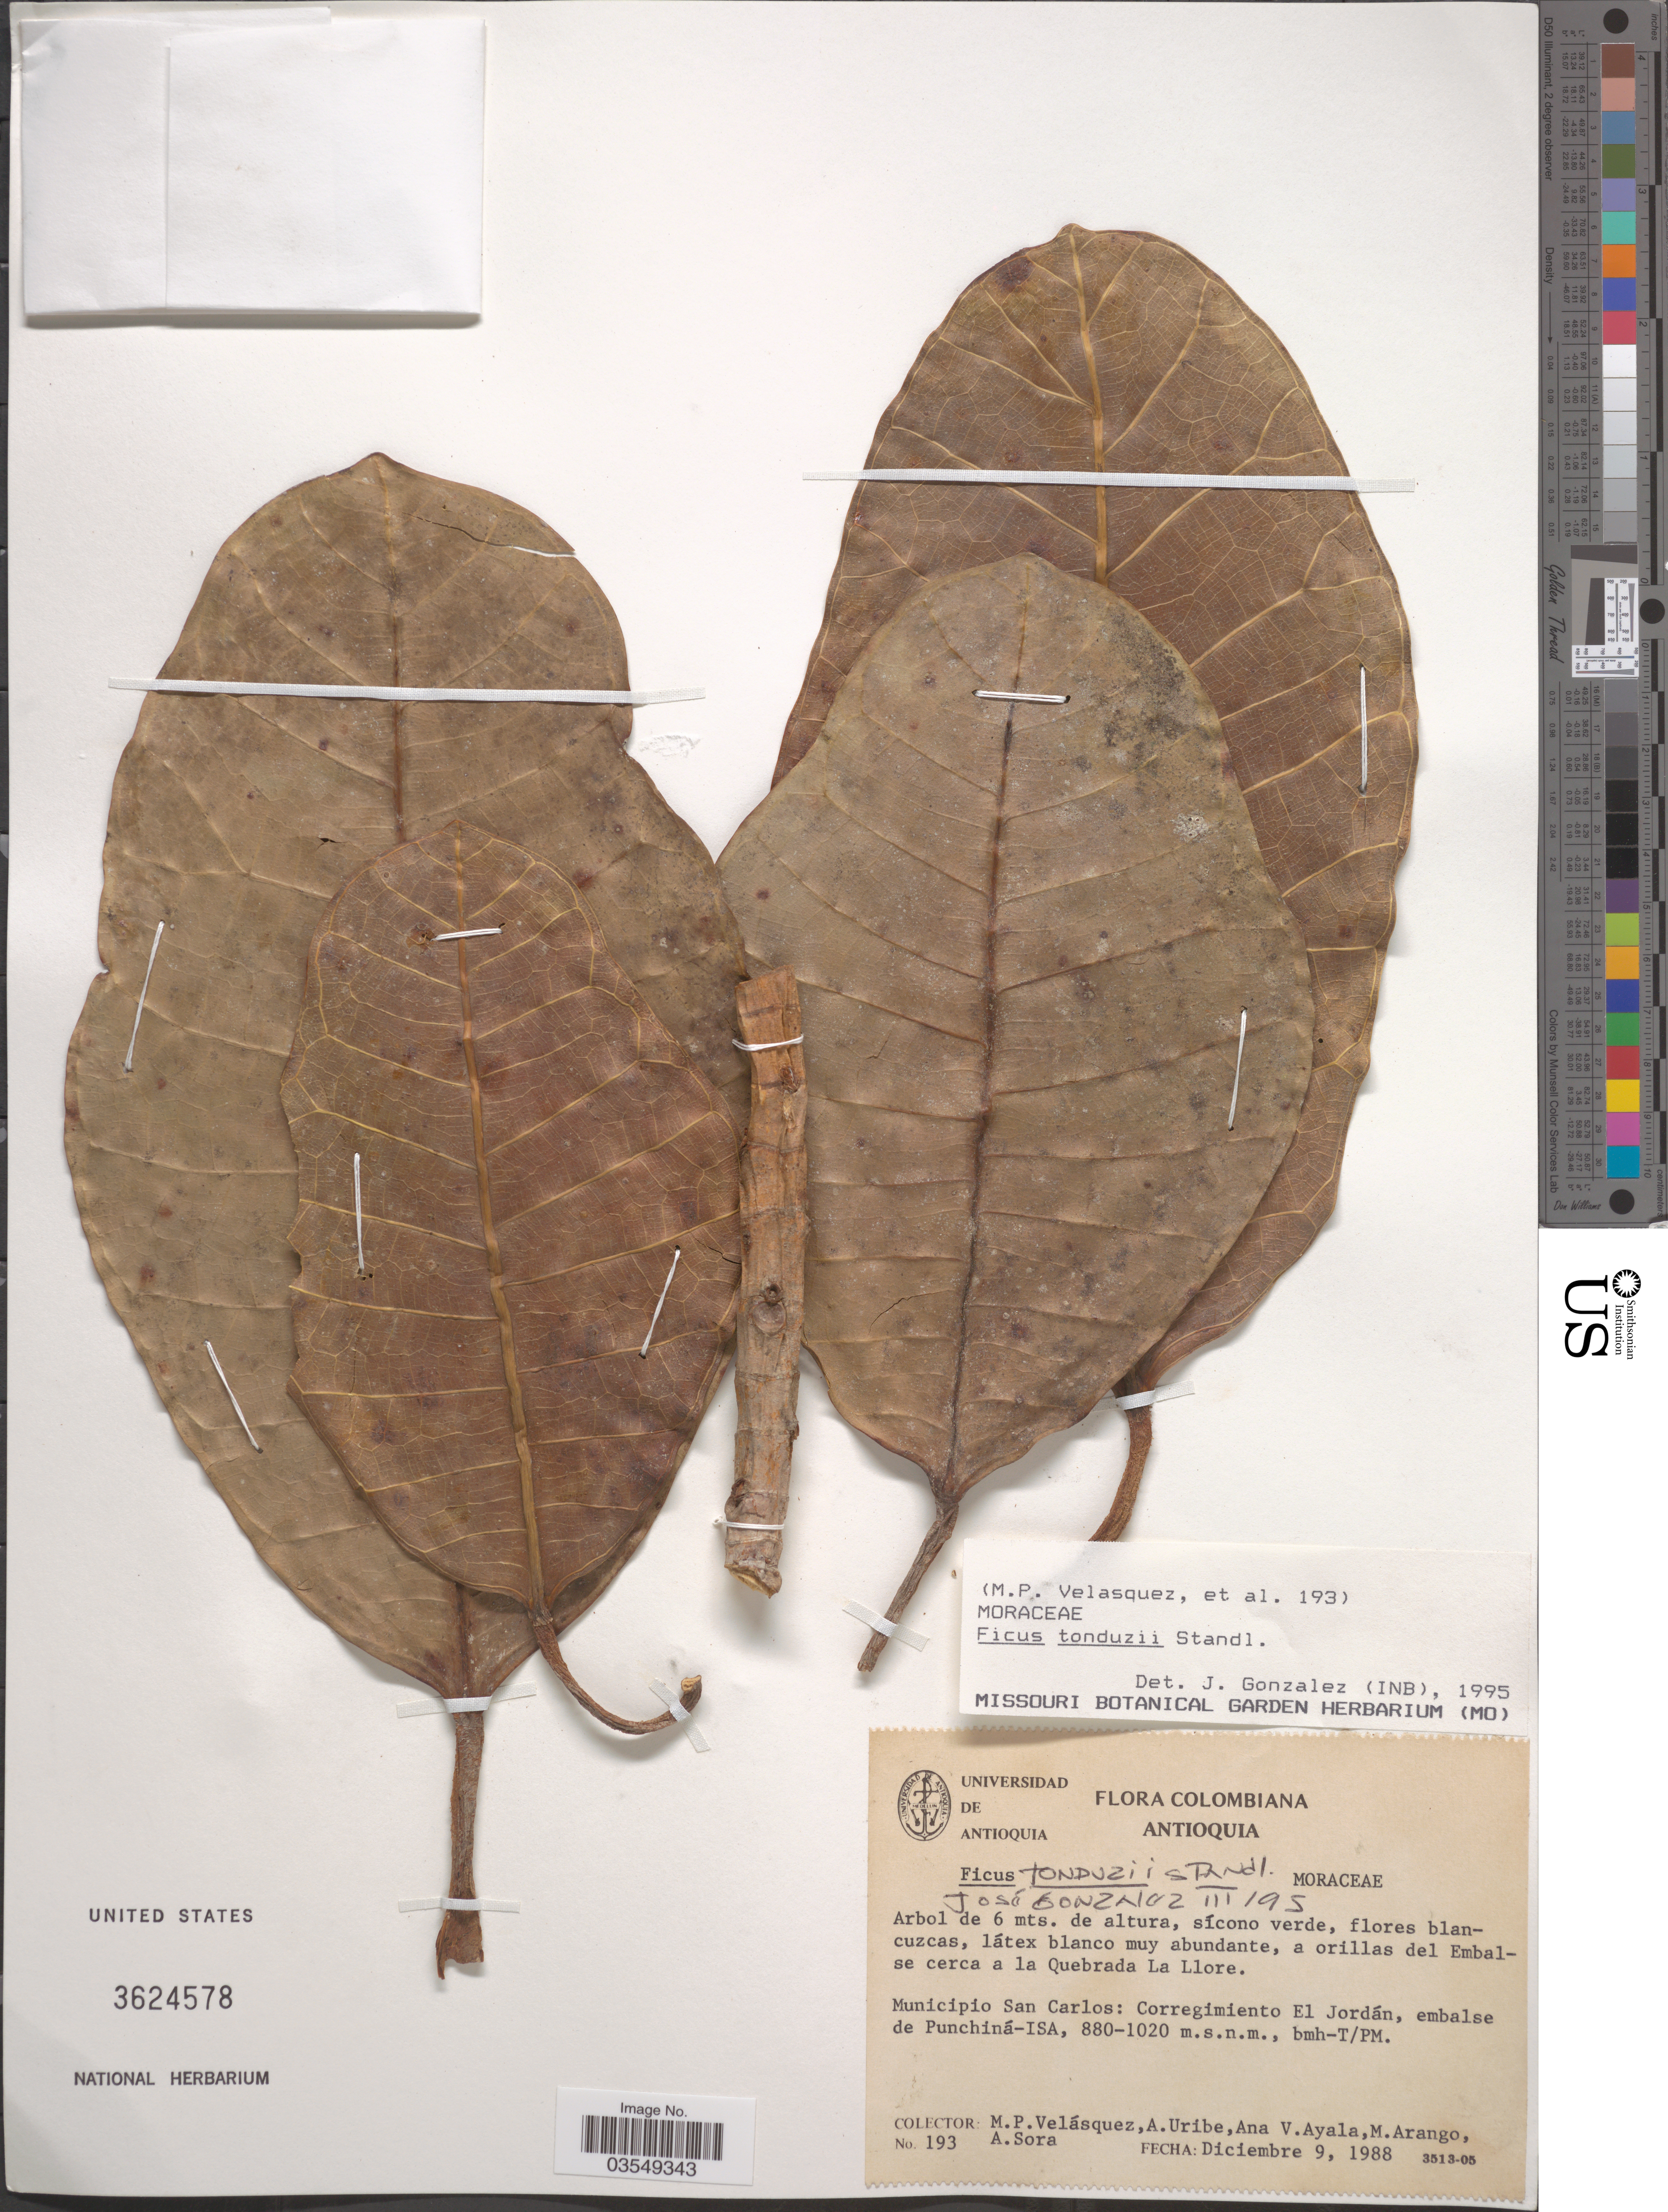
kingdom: Plantae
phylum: Tracheophyta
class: Magnoliopsida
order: Rosales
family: Moraceae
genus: Ficus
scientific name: Ficus tonduzii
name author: Standl.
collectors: M. Velasquez, A. Uribe, A. V. Ayala, M. Arango & A. Sora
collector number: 193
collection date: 1988-12-09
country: Colombia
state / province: Antioquia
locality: Municipio San Carlos: Corregimiento EL Jordán, embalse de Punchiná-ISA.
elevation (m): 880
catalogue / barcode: US 3624578